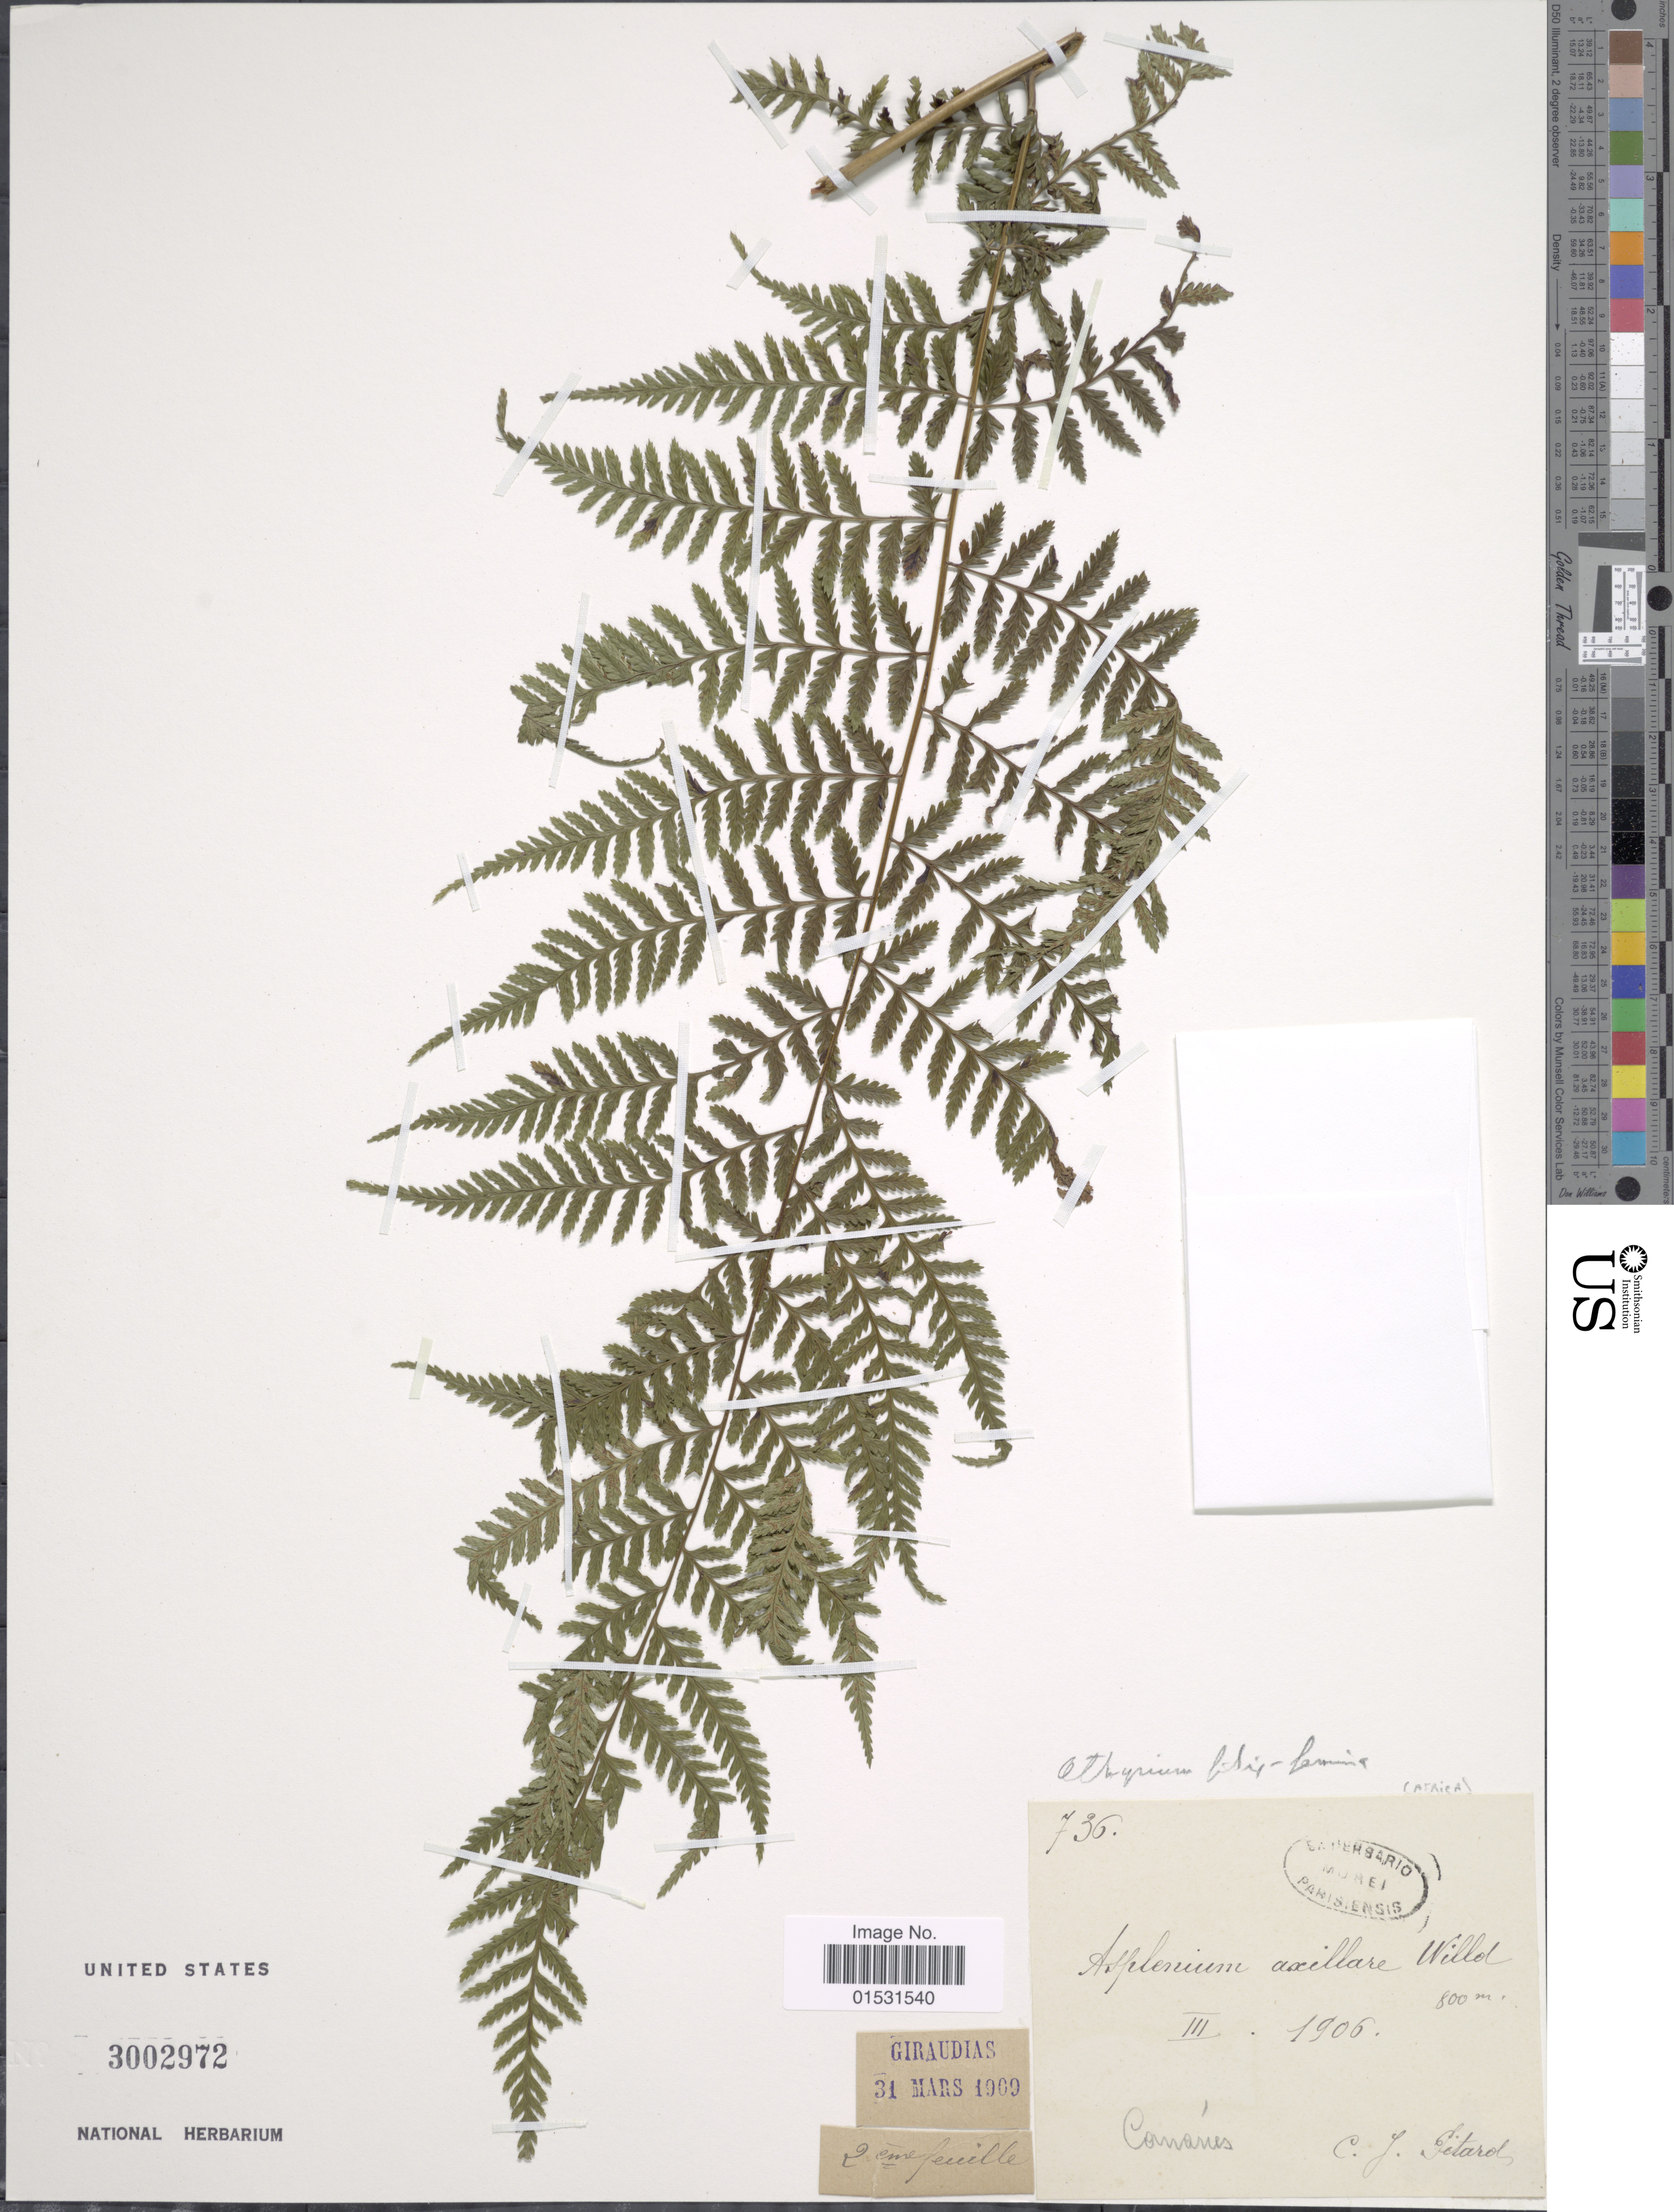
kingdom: Plantae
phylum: Tracheophyta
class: Polypodiopsida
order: Polypodiales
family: Athyriaceae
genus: Athyrium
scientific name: Athyrium filix-femina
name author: (L.) Roth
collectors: C. Pitard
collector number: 736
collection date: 1906-03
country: Spain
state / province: Canarias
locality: Canarias.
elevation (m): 800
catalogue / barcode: US 3002972